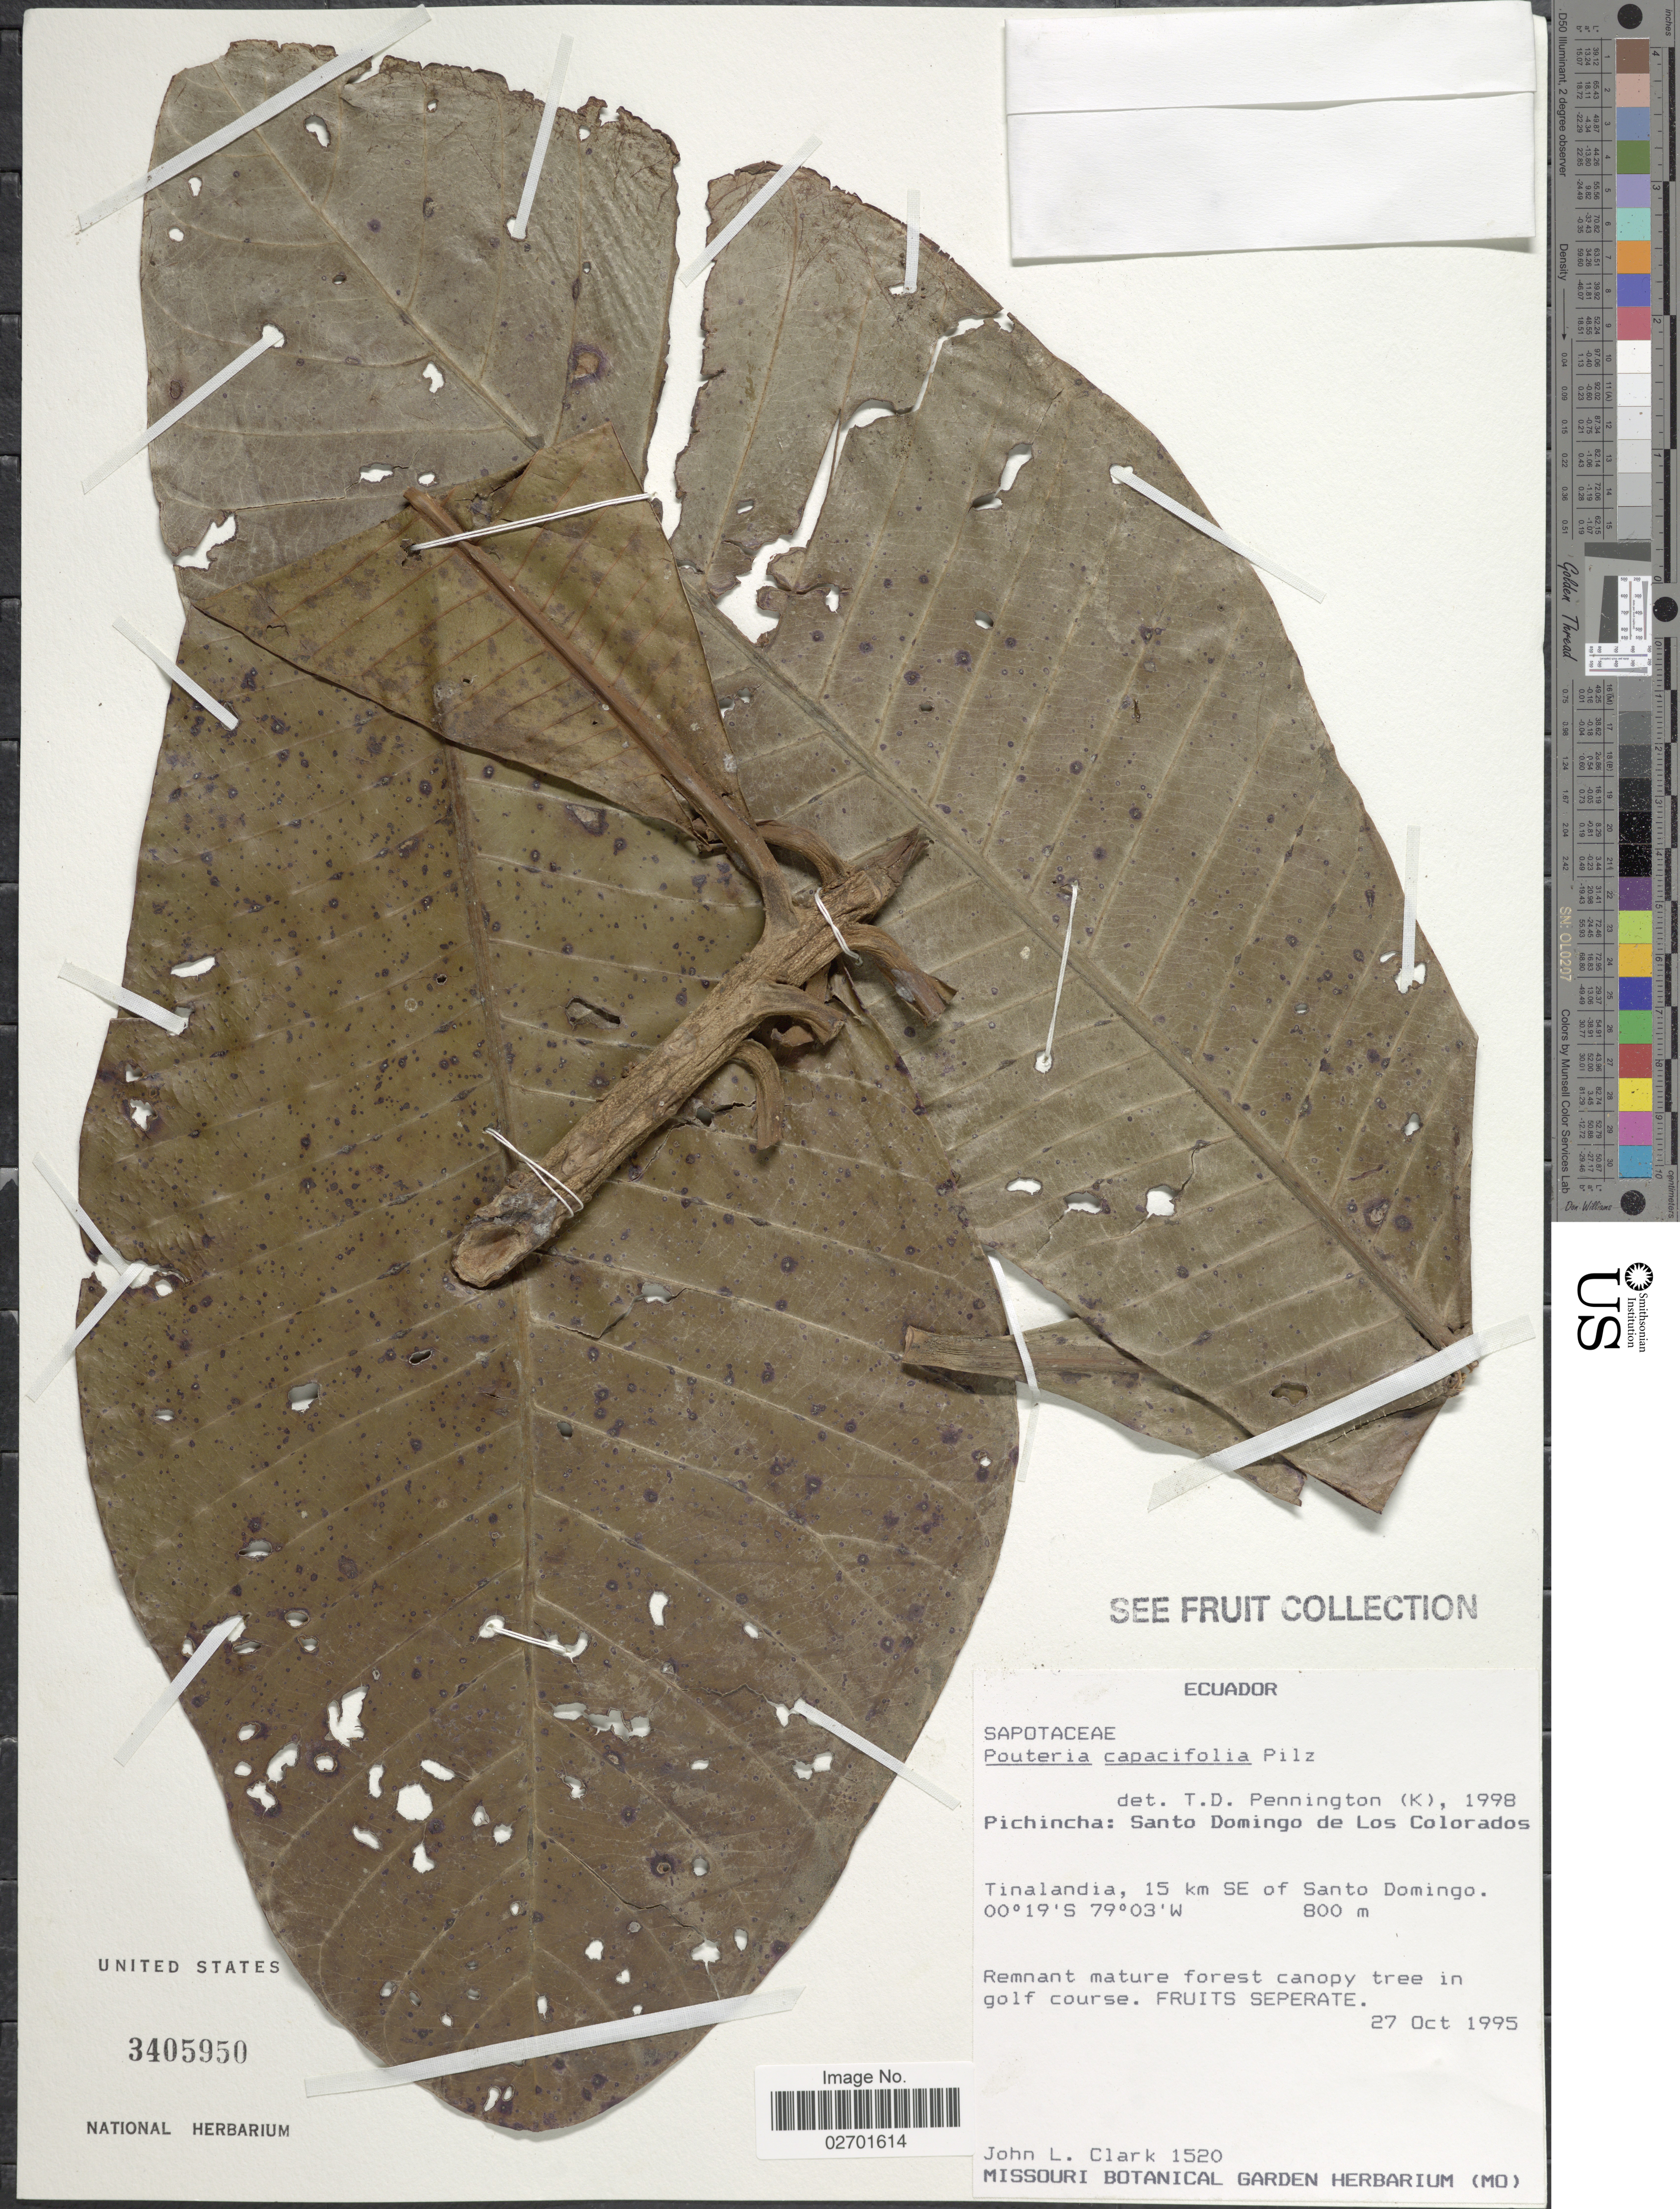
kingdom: Plantae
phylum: Tracheophyta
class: Magnoliopsida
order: Ericales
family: Sapotaceae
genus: Pouteria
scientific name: Pouteria canaimaensis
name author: T.D. Penn.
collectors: J. L. Clark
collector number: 1520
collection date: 1995-10-27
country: Ecuador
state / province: Pichincha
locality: Pichincha: Santo Domingo de Los Colorados, Tinalandia, 15 km SE of Santo Domingo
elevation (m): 800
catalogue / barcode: US 3405950